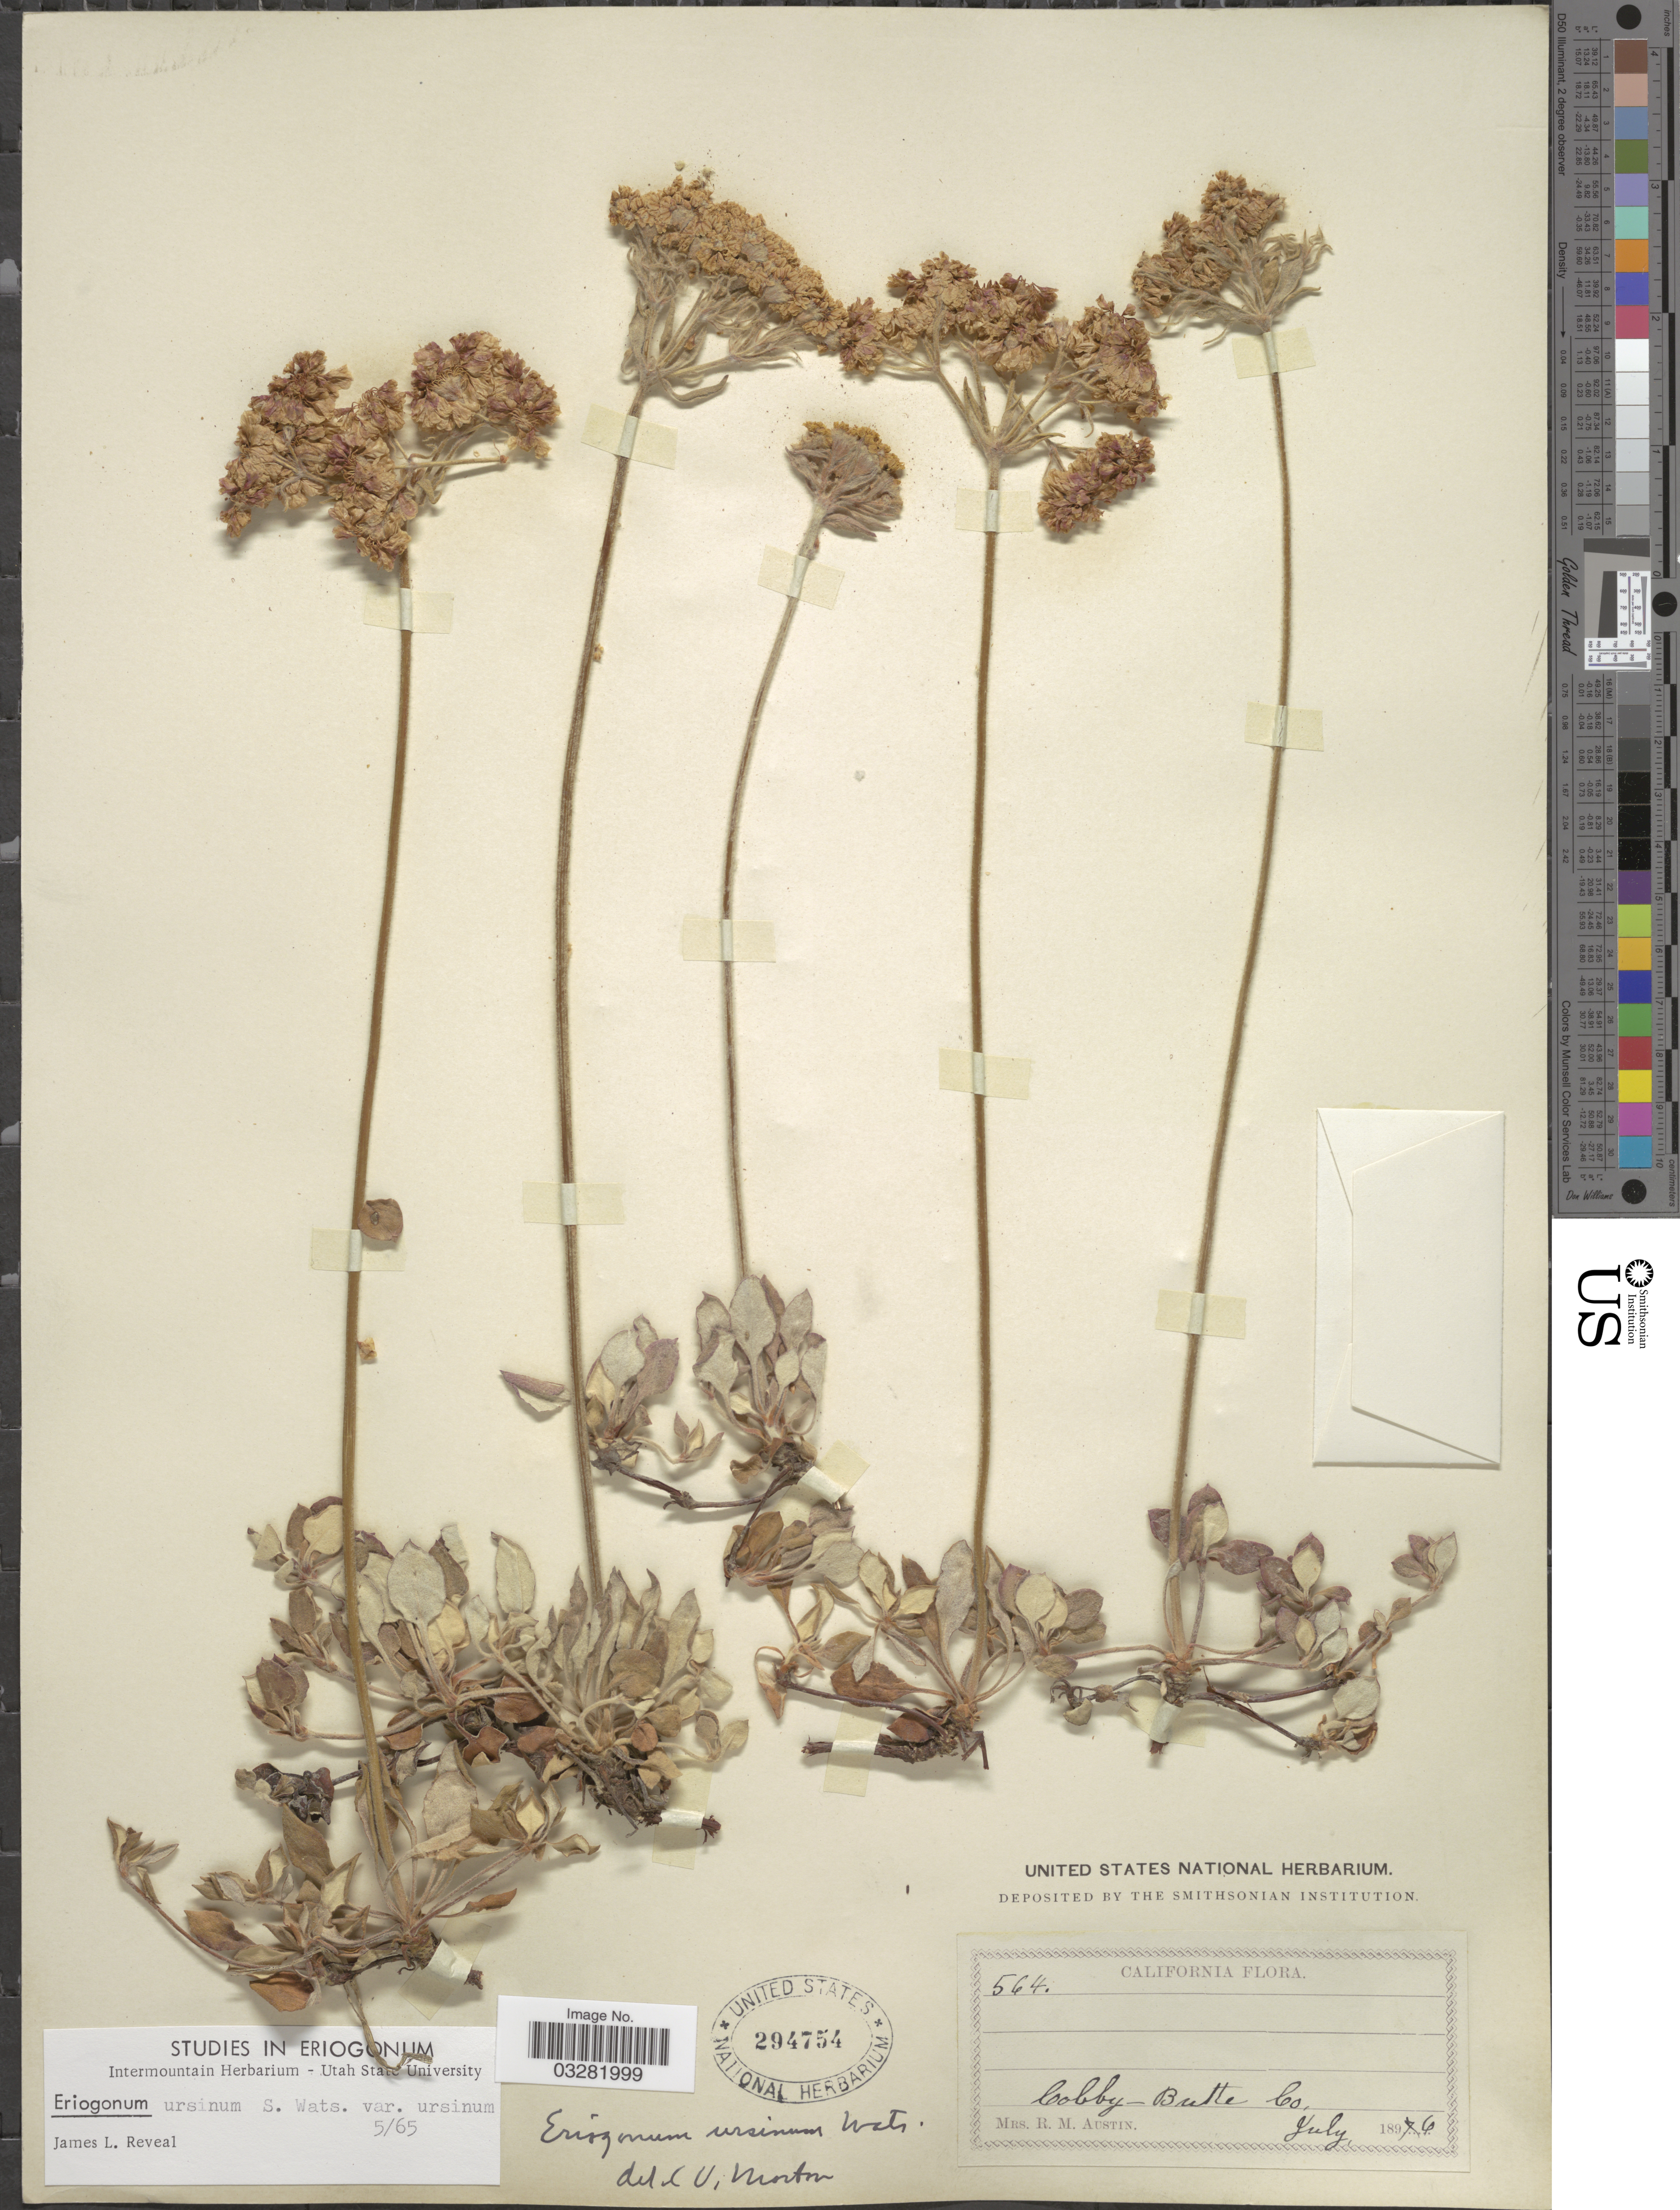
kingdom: Plantae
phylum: Tracheophyta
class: Magnoliopsida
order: Caryophyllales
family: Polygonaceae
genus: Eriogonum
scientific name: Eriogonum ursinum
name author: S. Watson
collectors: R. Austin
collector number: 564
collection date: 1896-07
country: United States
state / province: California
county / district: Butte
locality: Cobby- Butte Co.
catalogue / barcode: US 294754